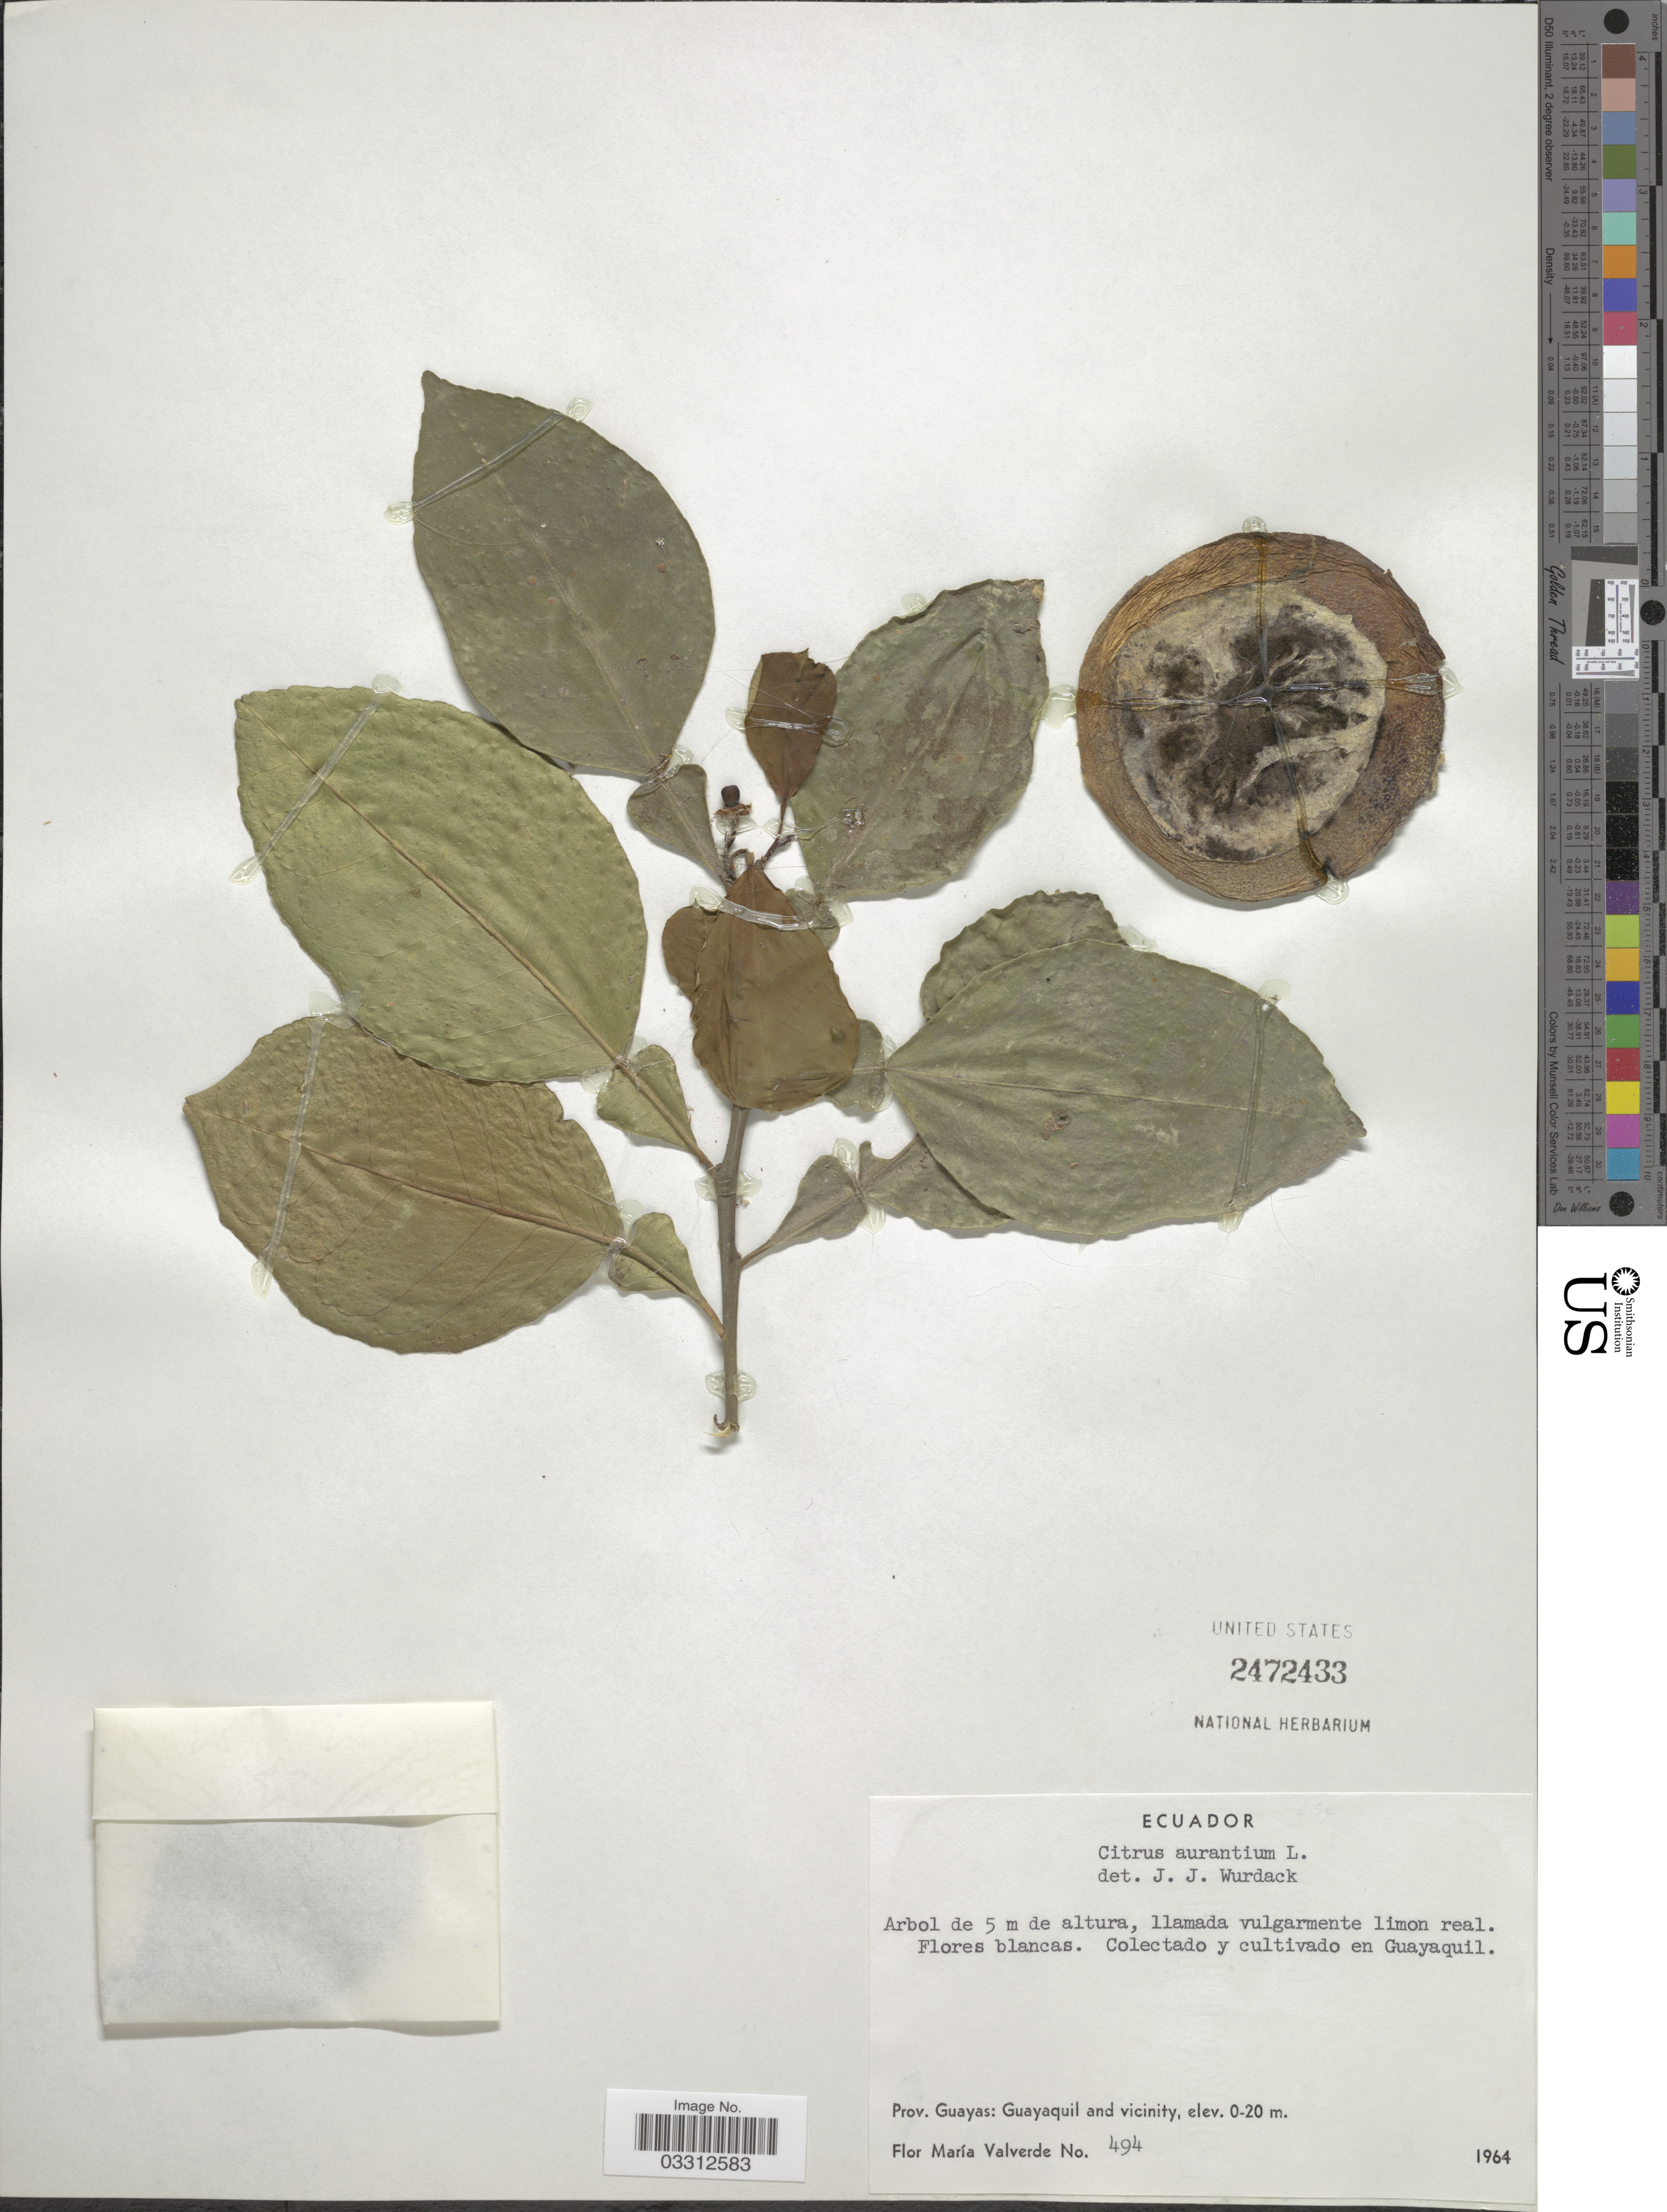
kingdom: Plantae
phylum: Tracheophyta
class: Magnoliopsida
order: Sapindales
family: Rutaceae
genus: Citrus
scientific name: Citrus x aurantium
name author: L.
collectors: F. M. Valverde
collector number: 494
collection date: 1964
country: Ecuador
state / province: Guayas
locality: Colectado y cultivado en Guayaquil. Guayaquil and vicinity.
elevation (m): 0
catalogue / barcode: US 2472433